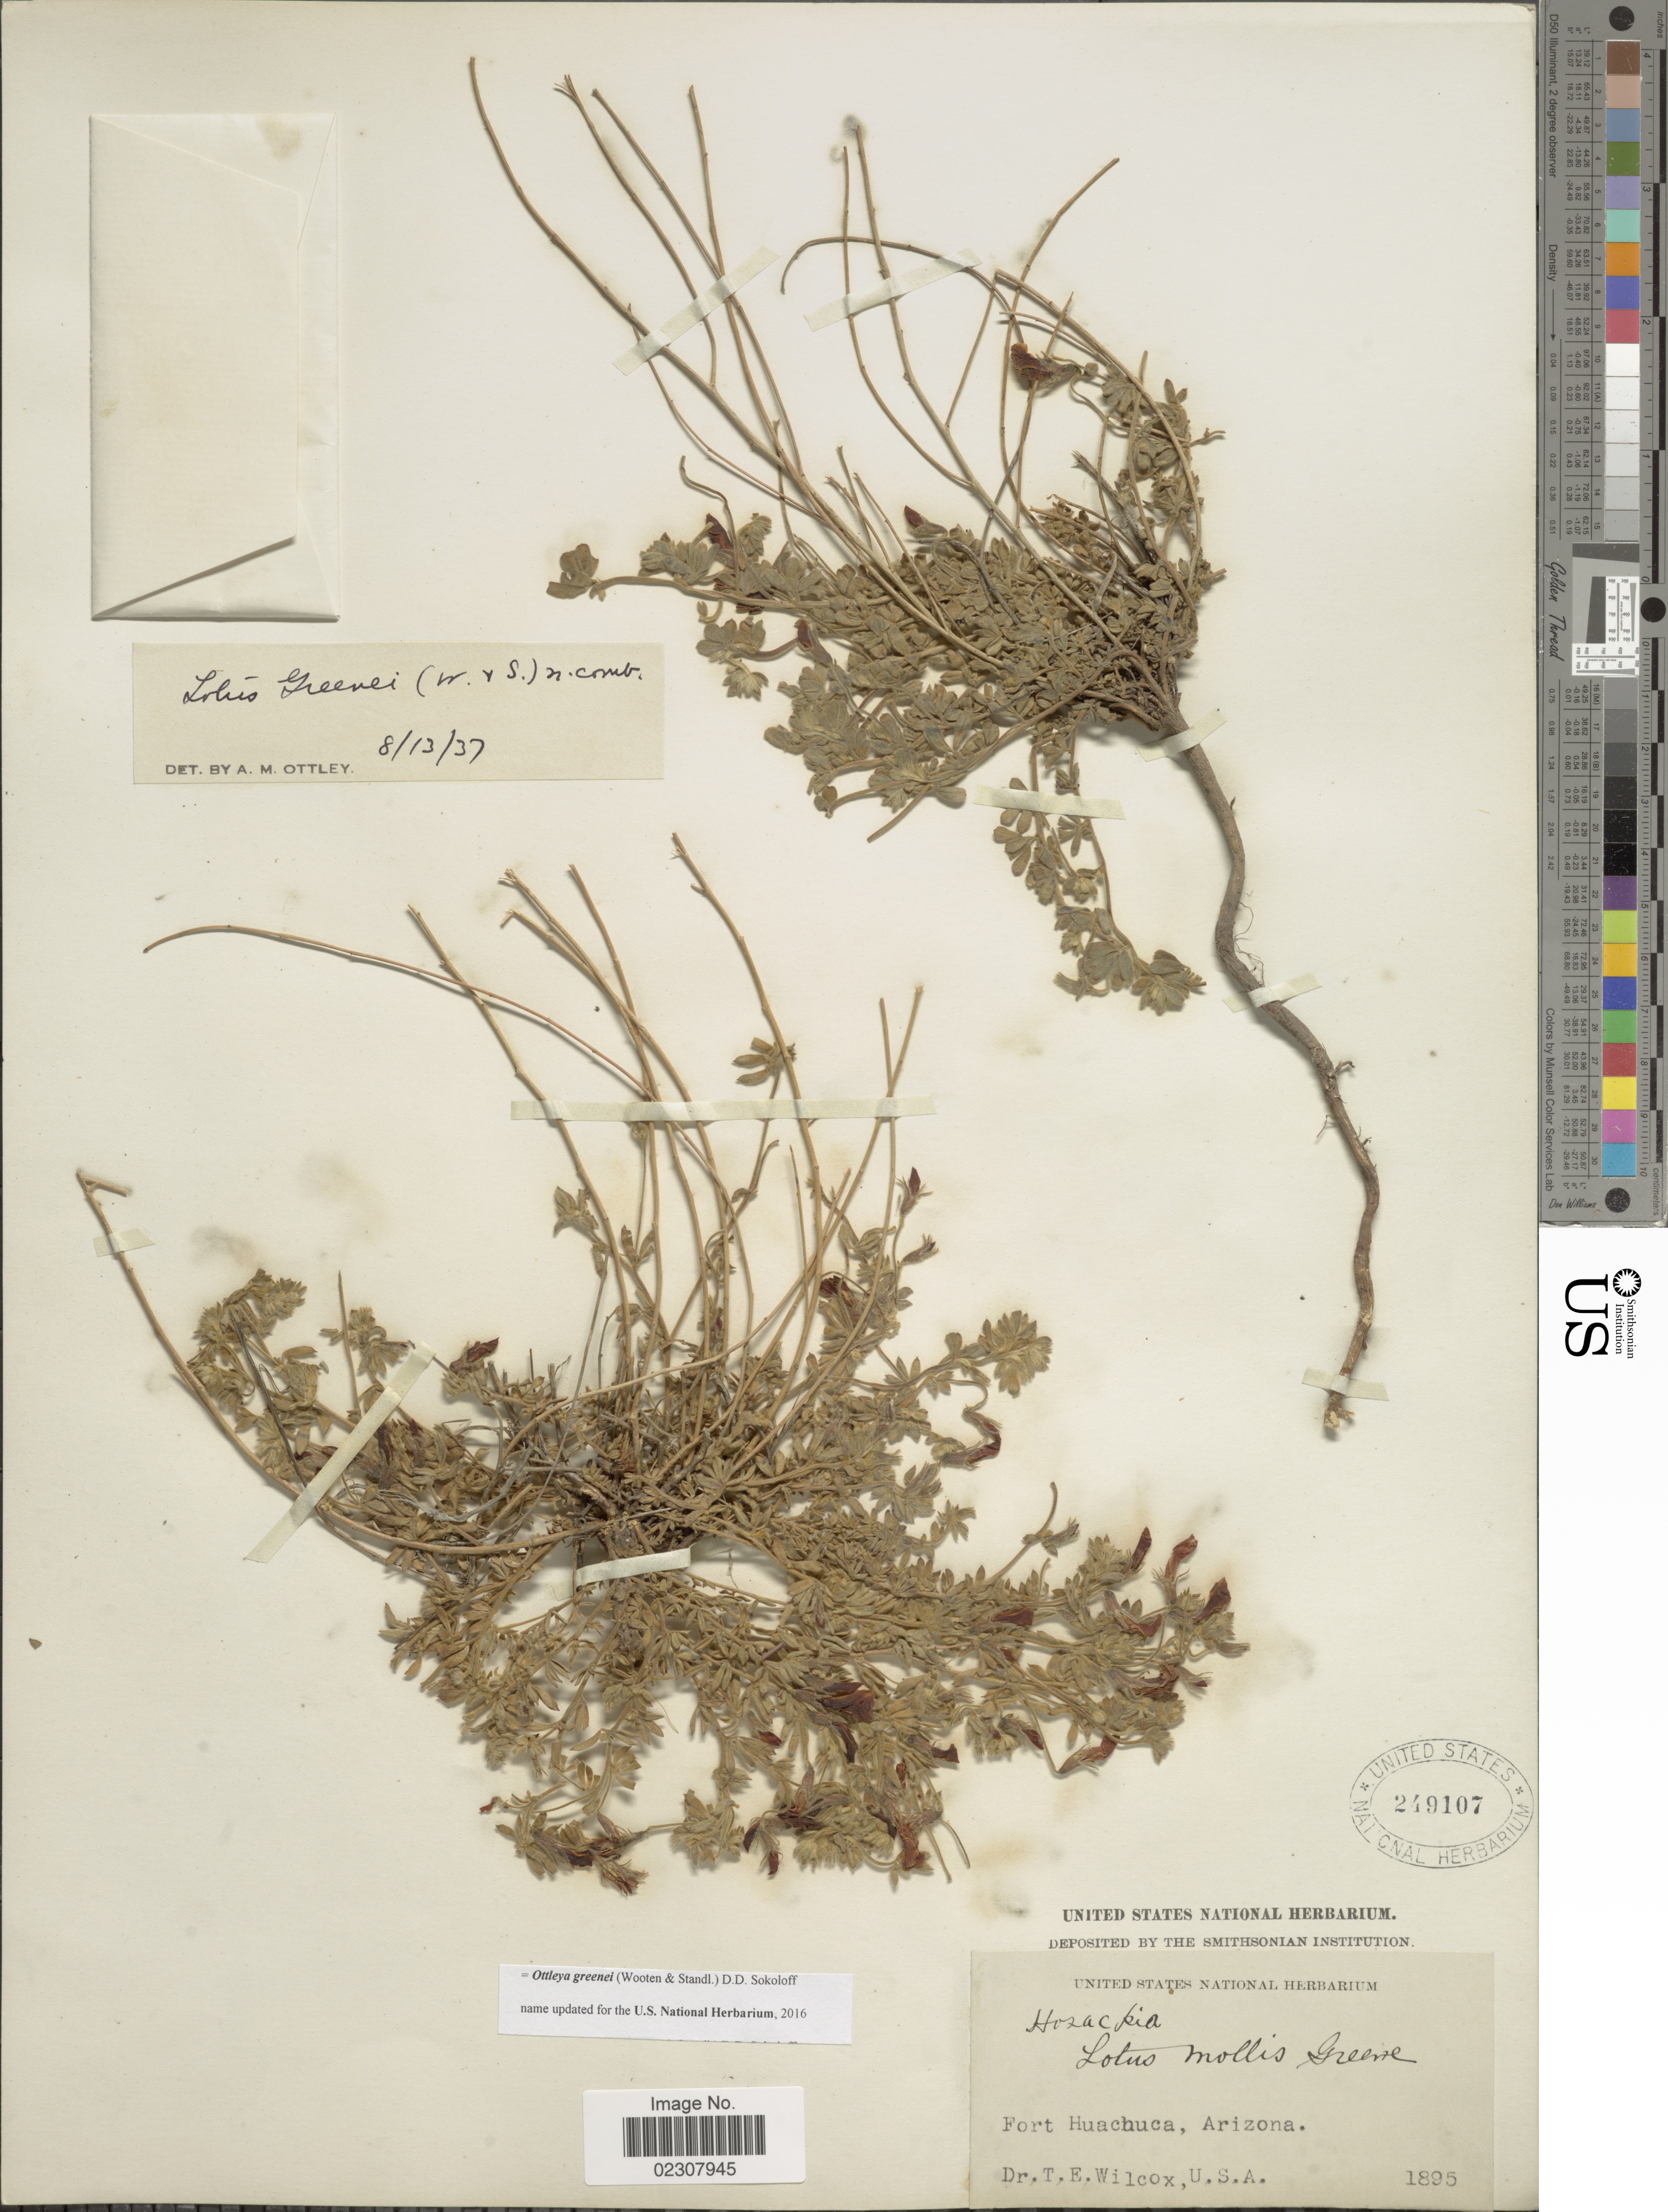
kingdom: Plantae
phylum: Tracheophyta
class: Magnoliopsida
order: Fabales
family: Fabaceae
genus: Ottleya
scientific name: Ottleya greenei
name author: (Wooten & Standl.) D.D. Sokoloff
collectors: T. E. Wilcox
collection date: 1895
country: United States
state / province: Arizona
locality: Fort Huachuca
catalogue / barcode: US 249107